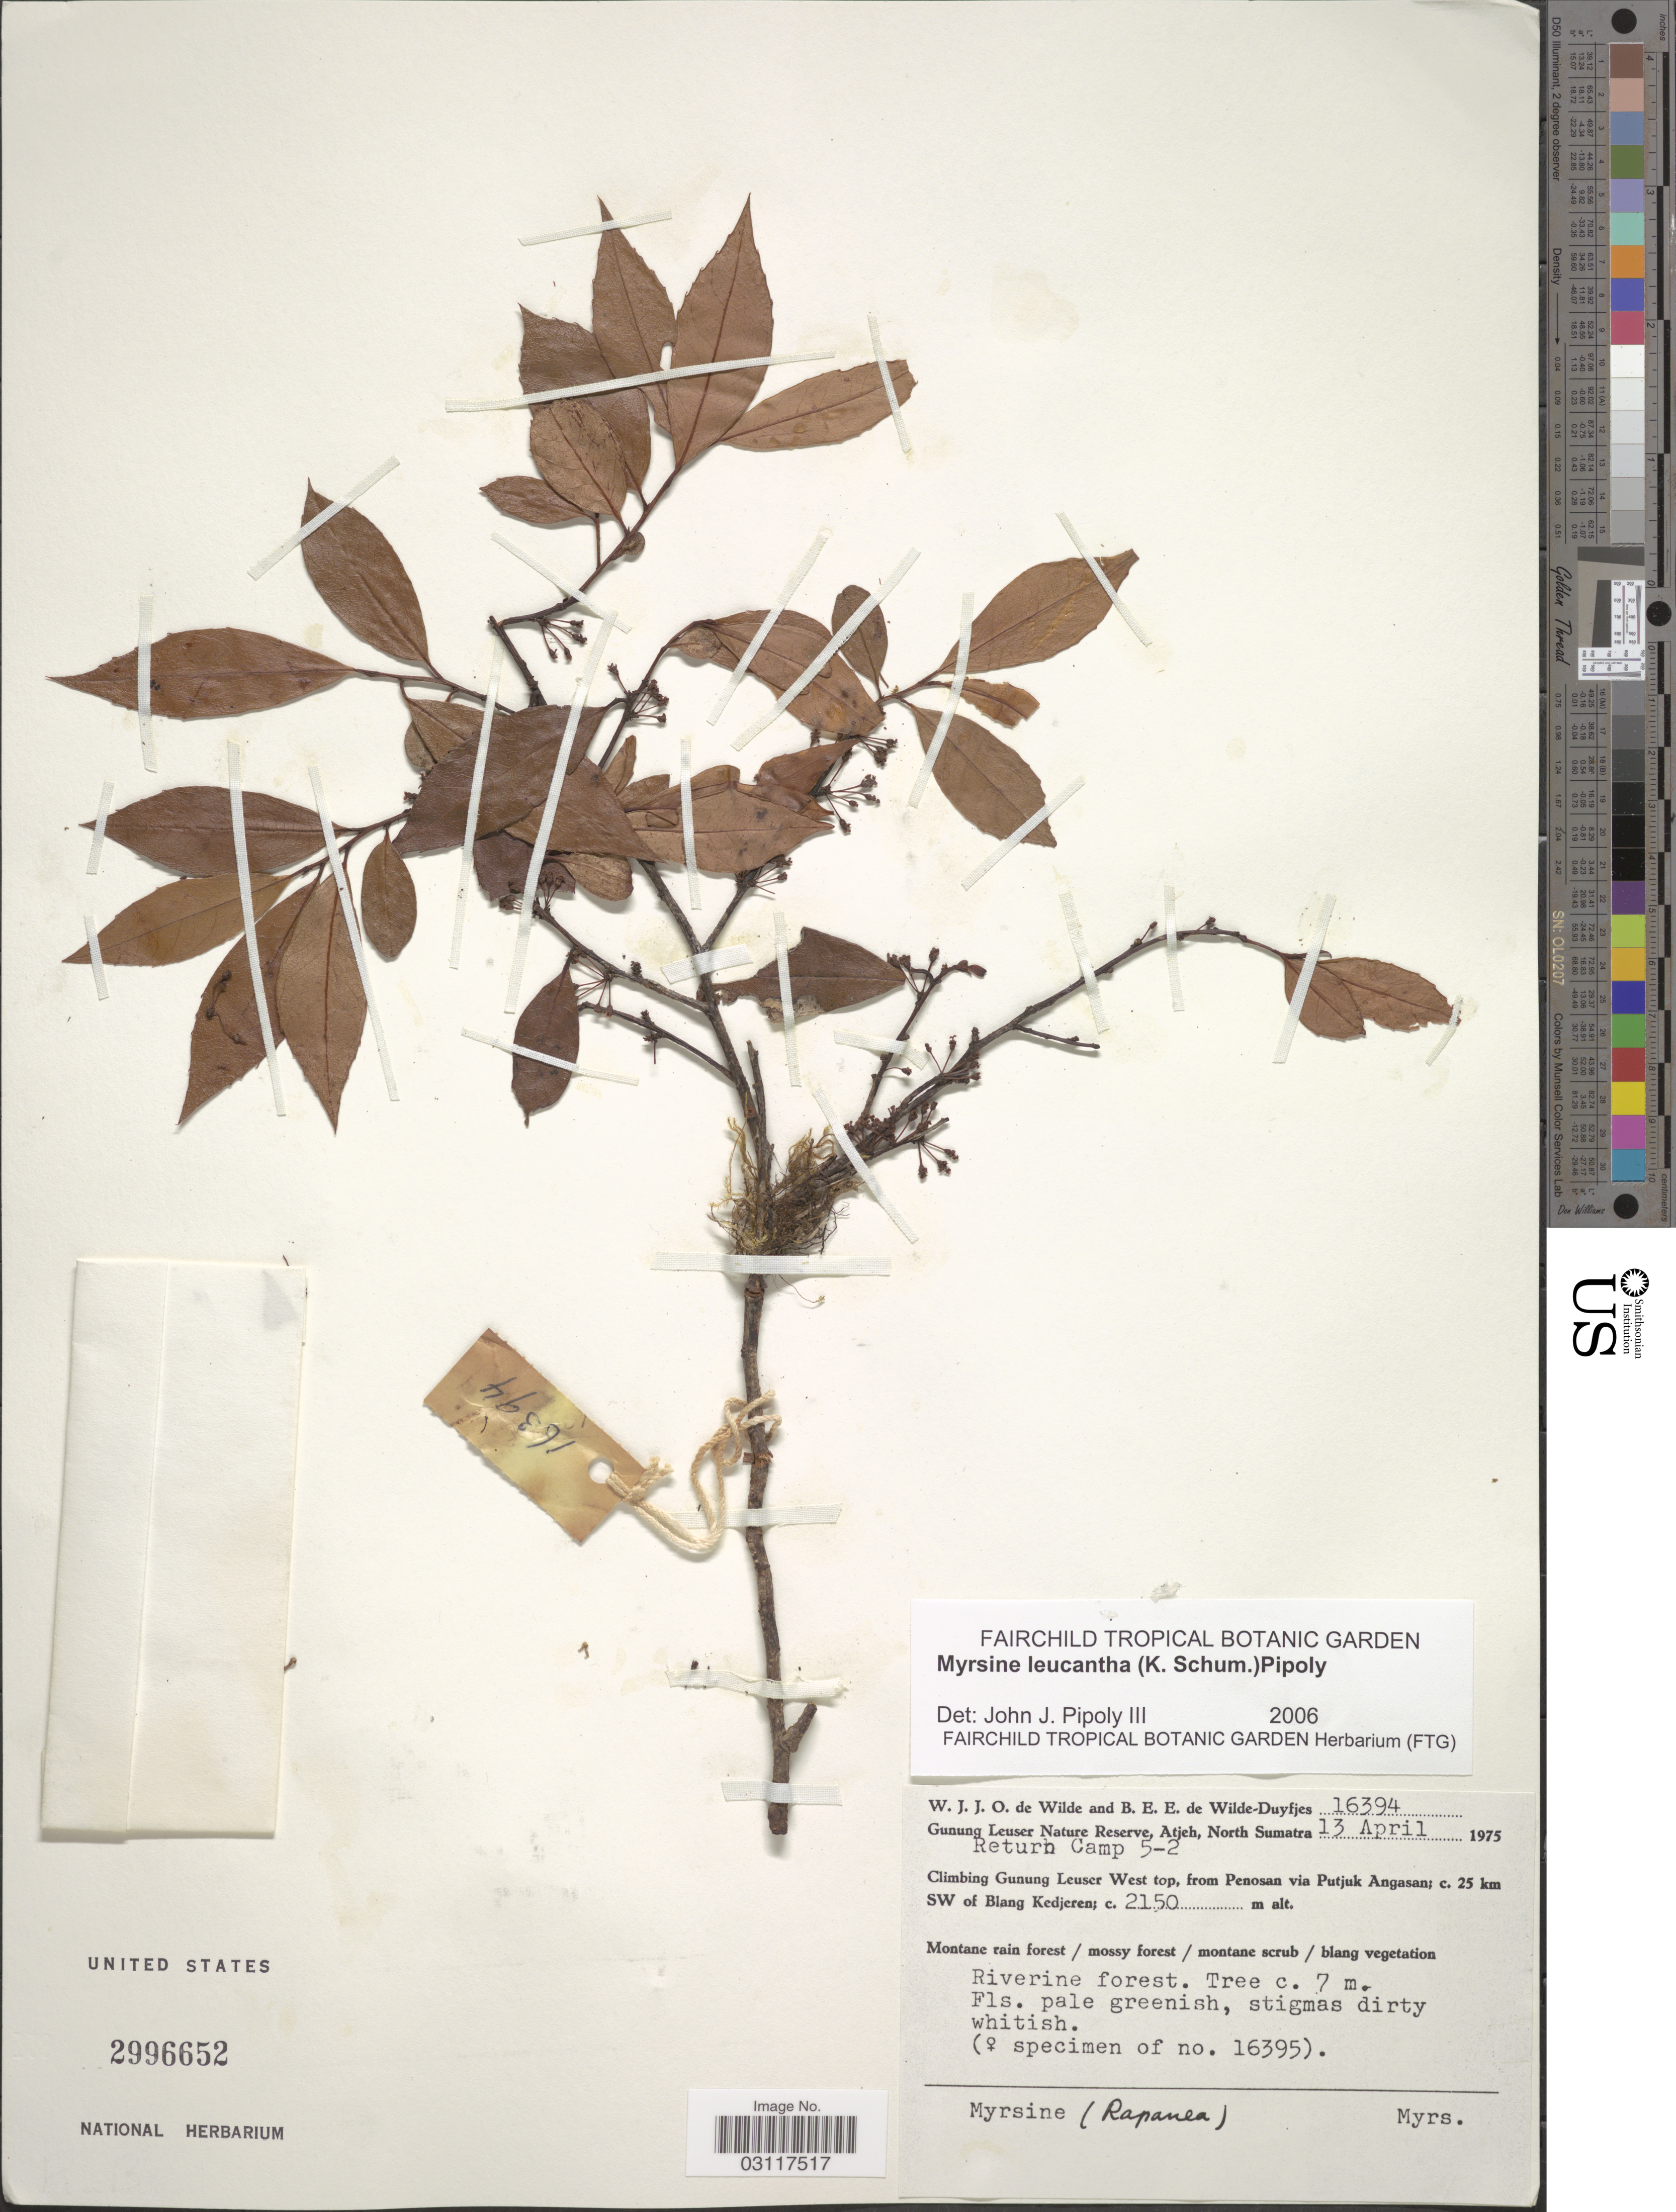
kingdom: Plantae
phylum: Tracheophyta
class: Magnoliopsida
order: Ericales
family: Primulaceae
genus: Myrsine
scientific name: Myrsine leucantha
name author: (K. Schum.) Pipoly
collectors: W. J. de Wilde & B. E. de Wilde-Duyfjes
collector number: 16394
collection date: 1975-04-13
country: Indonesia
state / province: Sumatra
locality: Gunung Leuser Nature Reserve, Atjeh, North Sumatra, Return Camp 5-2, Climbing Gunung Leuser West top, from Penosan via Putjuk Angasan; c. 25 km SW of Blang Kedjeren.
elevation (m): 2150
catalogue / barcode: US 2996652